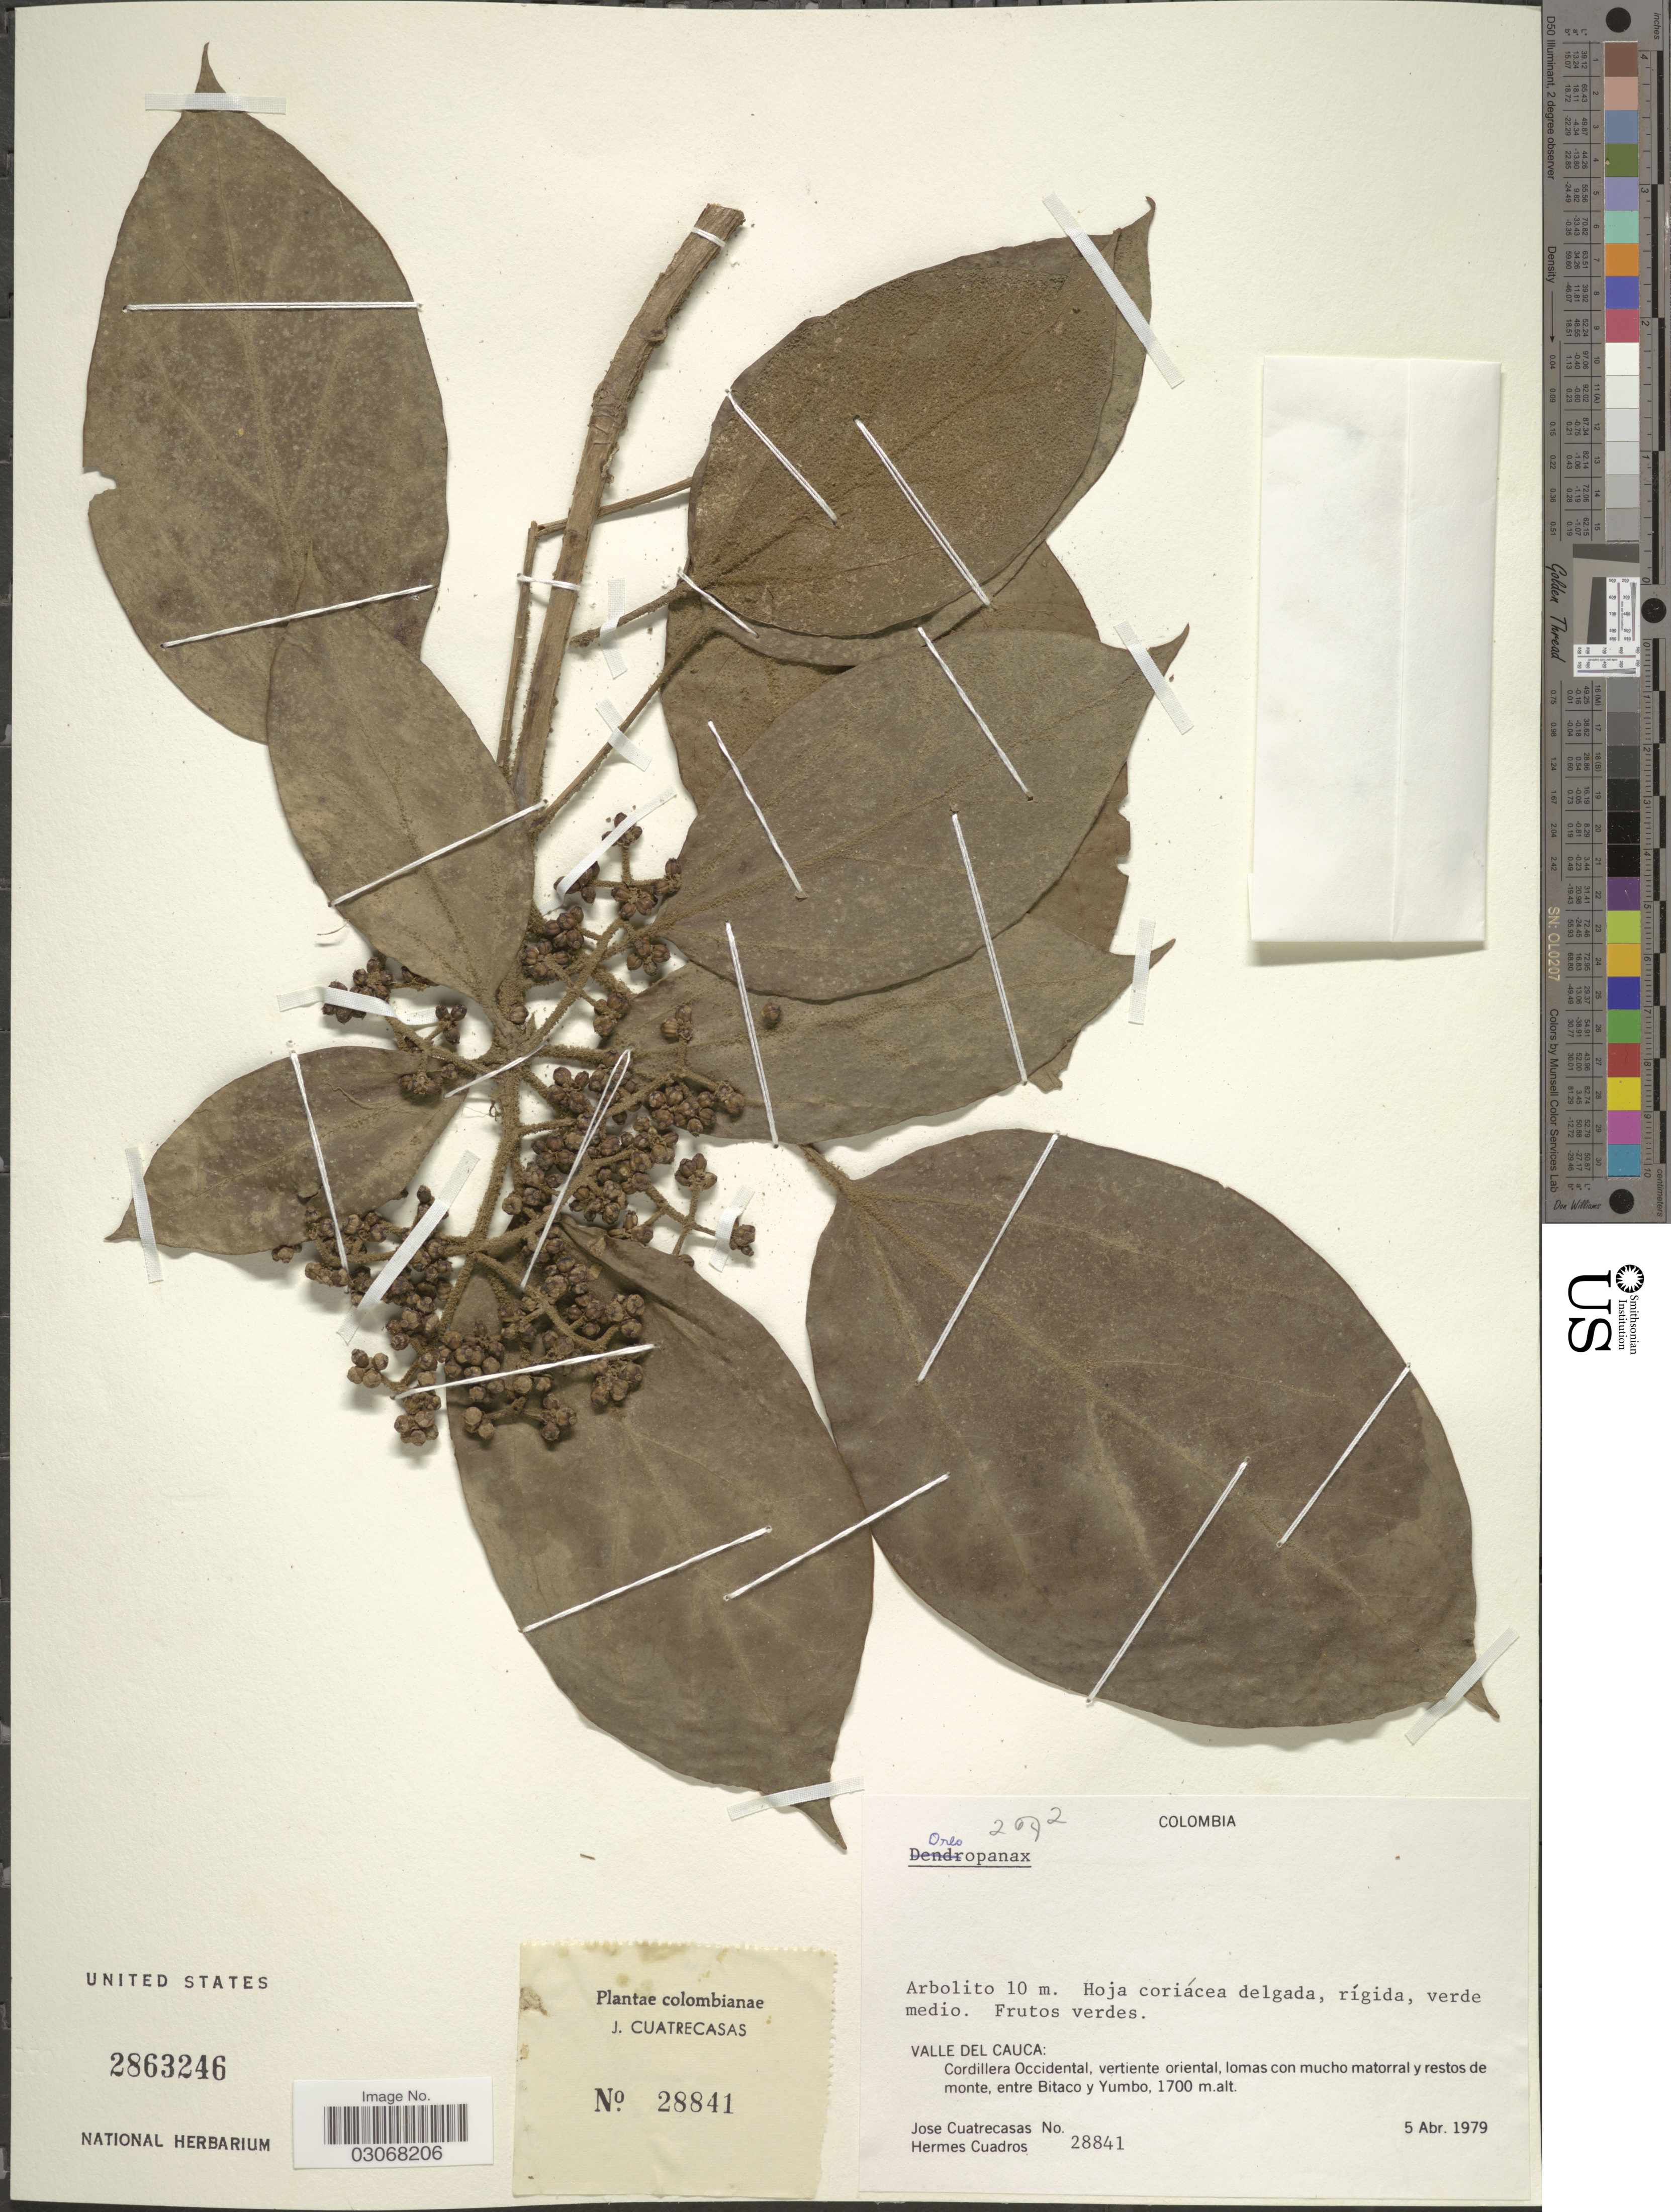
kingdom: Plantae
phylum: Tracheophyta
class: Magnoliopsida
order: Apiales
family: Araliaceae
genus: Oreopanax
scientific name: Oreopanax sp.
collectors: J. Cuatrecasas & H. Cuadros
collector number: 28841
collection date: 1979-04-05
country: Colombia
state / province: Valle del Cauca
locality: Valle del Cauca: Cordillera Occidental, vertiente oriental, lomas con mucho matorral y restos de monte, entre Bitaco y Yumbo.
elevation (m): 1700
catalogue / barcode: US 2863246